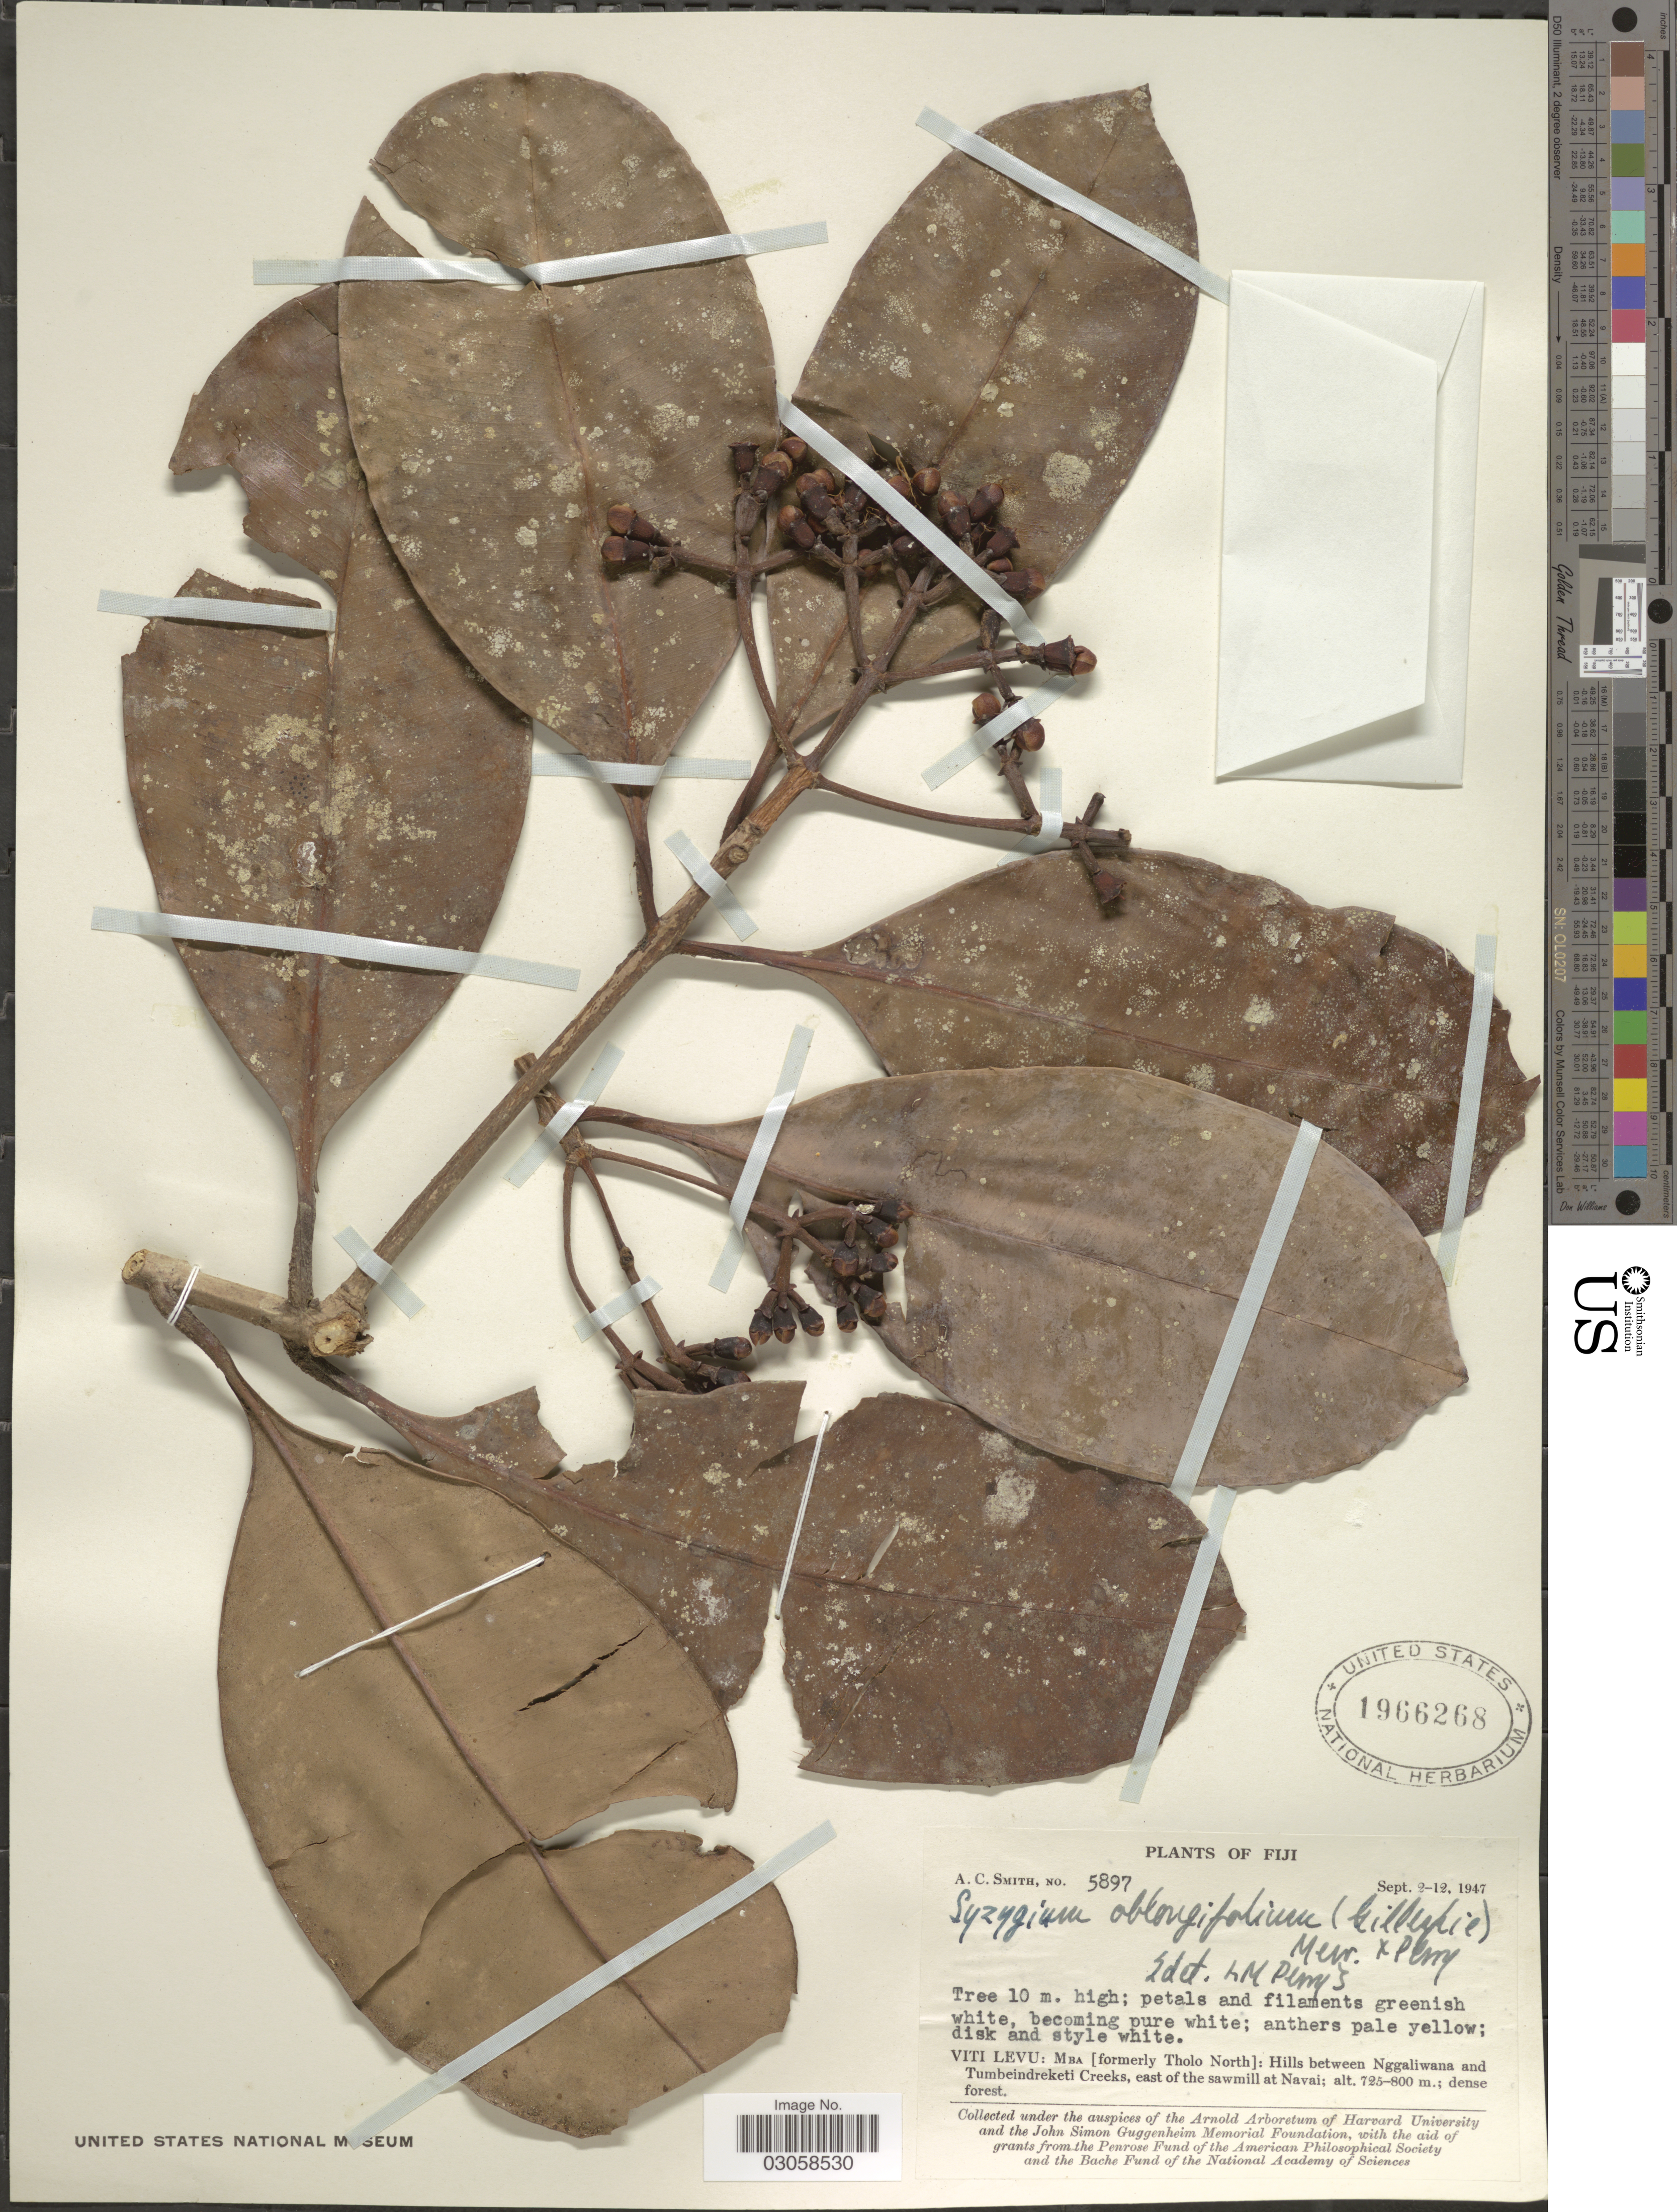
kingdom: Plantae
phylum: Tracheophyta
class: Magnoliopsida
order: Myrtales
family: Myrtaceae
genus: Syzygium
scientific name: Syzygium oblongifolium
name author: (Gillespie) Merr. & L.M. Perry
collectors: A. C. Smith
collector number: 5897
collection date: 1947-09-02/1947-09-12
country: Fiji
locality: Viti Levu: MBA (formerly Tholo North): Hills between Nggaliwana and Tumbeindreketi Creeks, east of the sawmill at Navai.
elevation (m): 725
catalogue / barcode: US 1966268